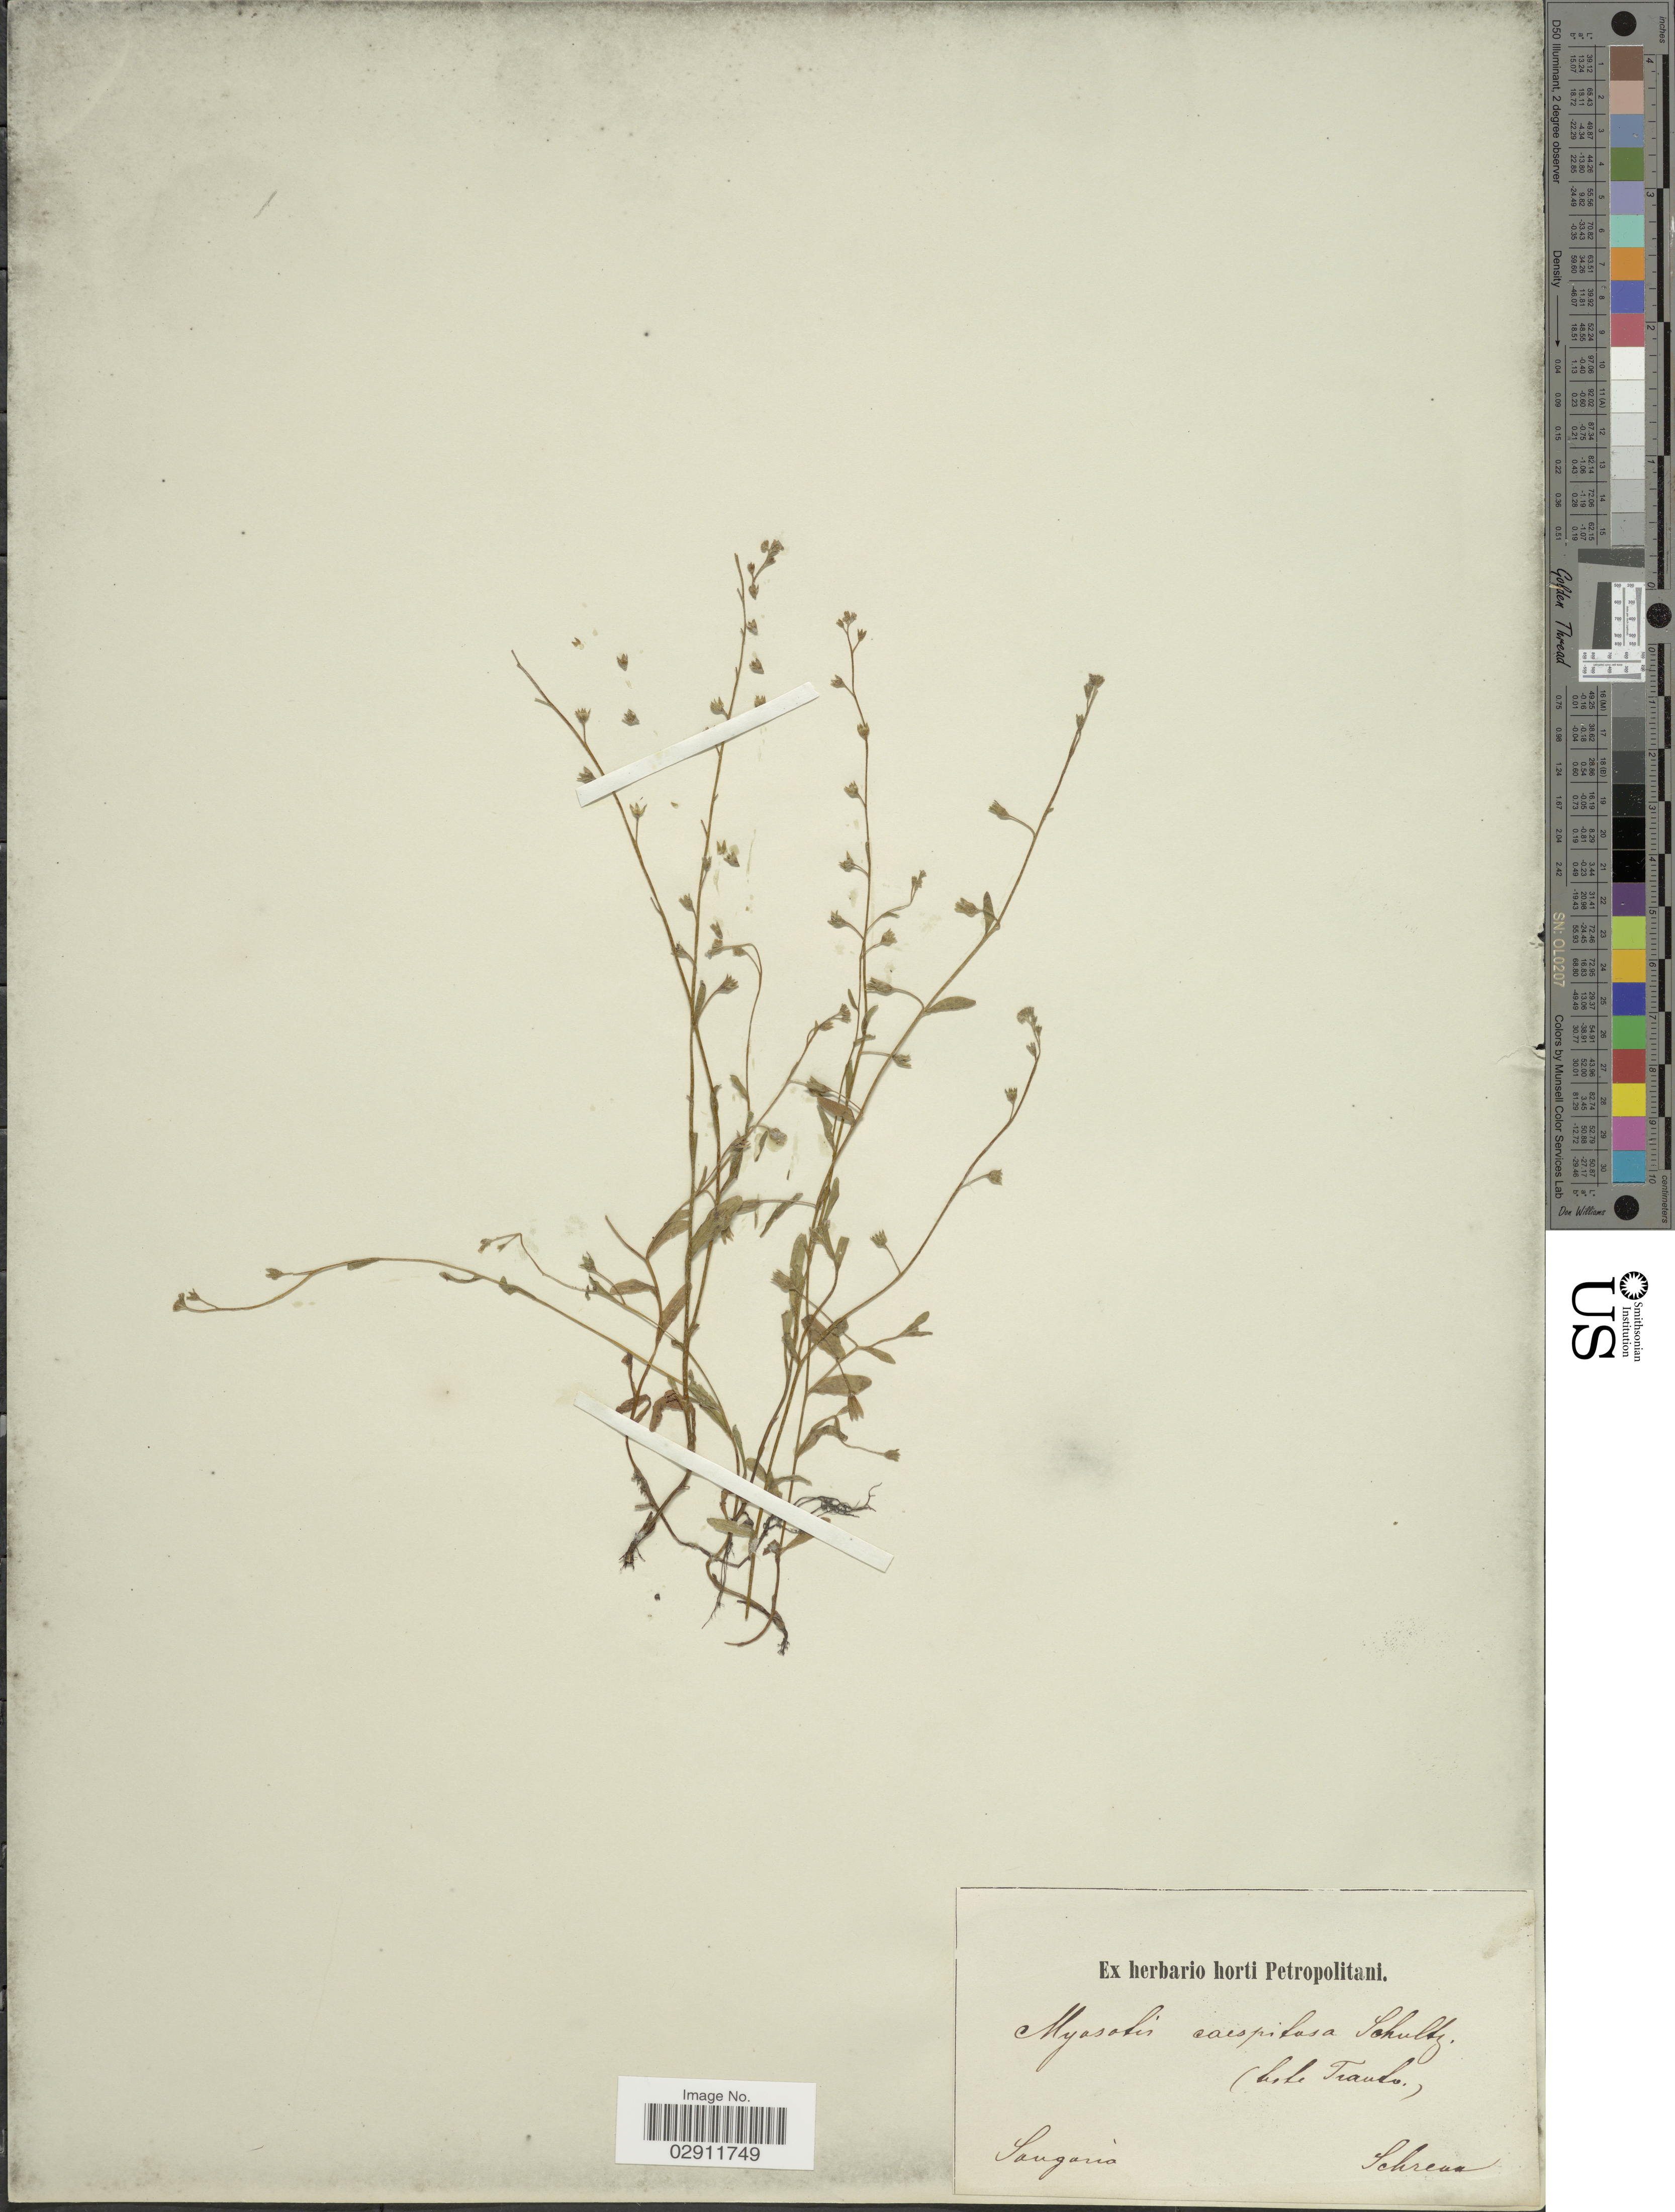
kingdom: Plantae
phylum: Tracheophyta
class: Magnoliopsida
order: Boraginales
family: Boraginaceae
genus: Myosotis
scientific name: Myosotis caespitosa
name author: Schultz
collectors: A.G. Schrenk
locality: Sangaria.